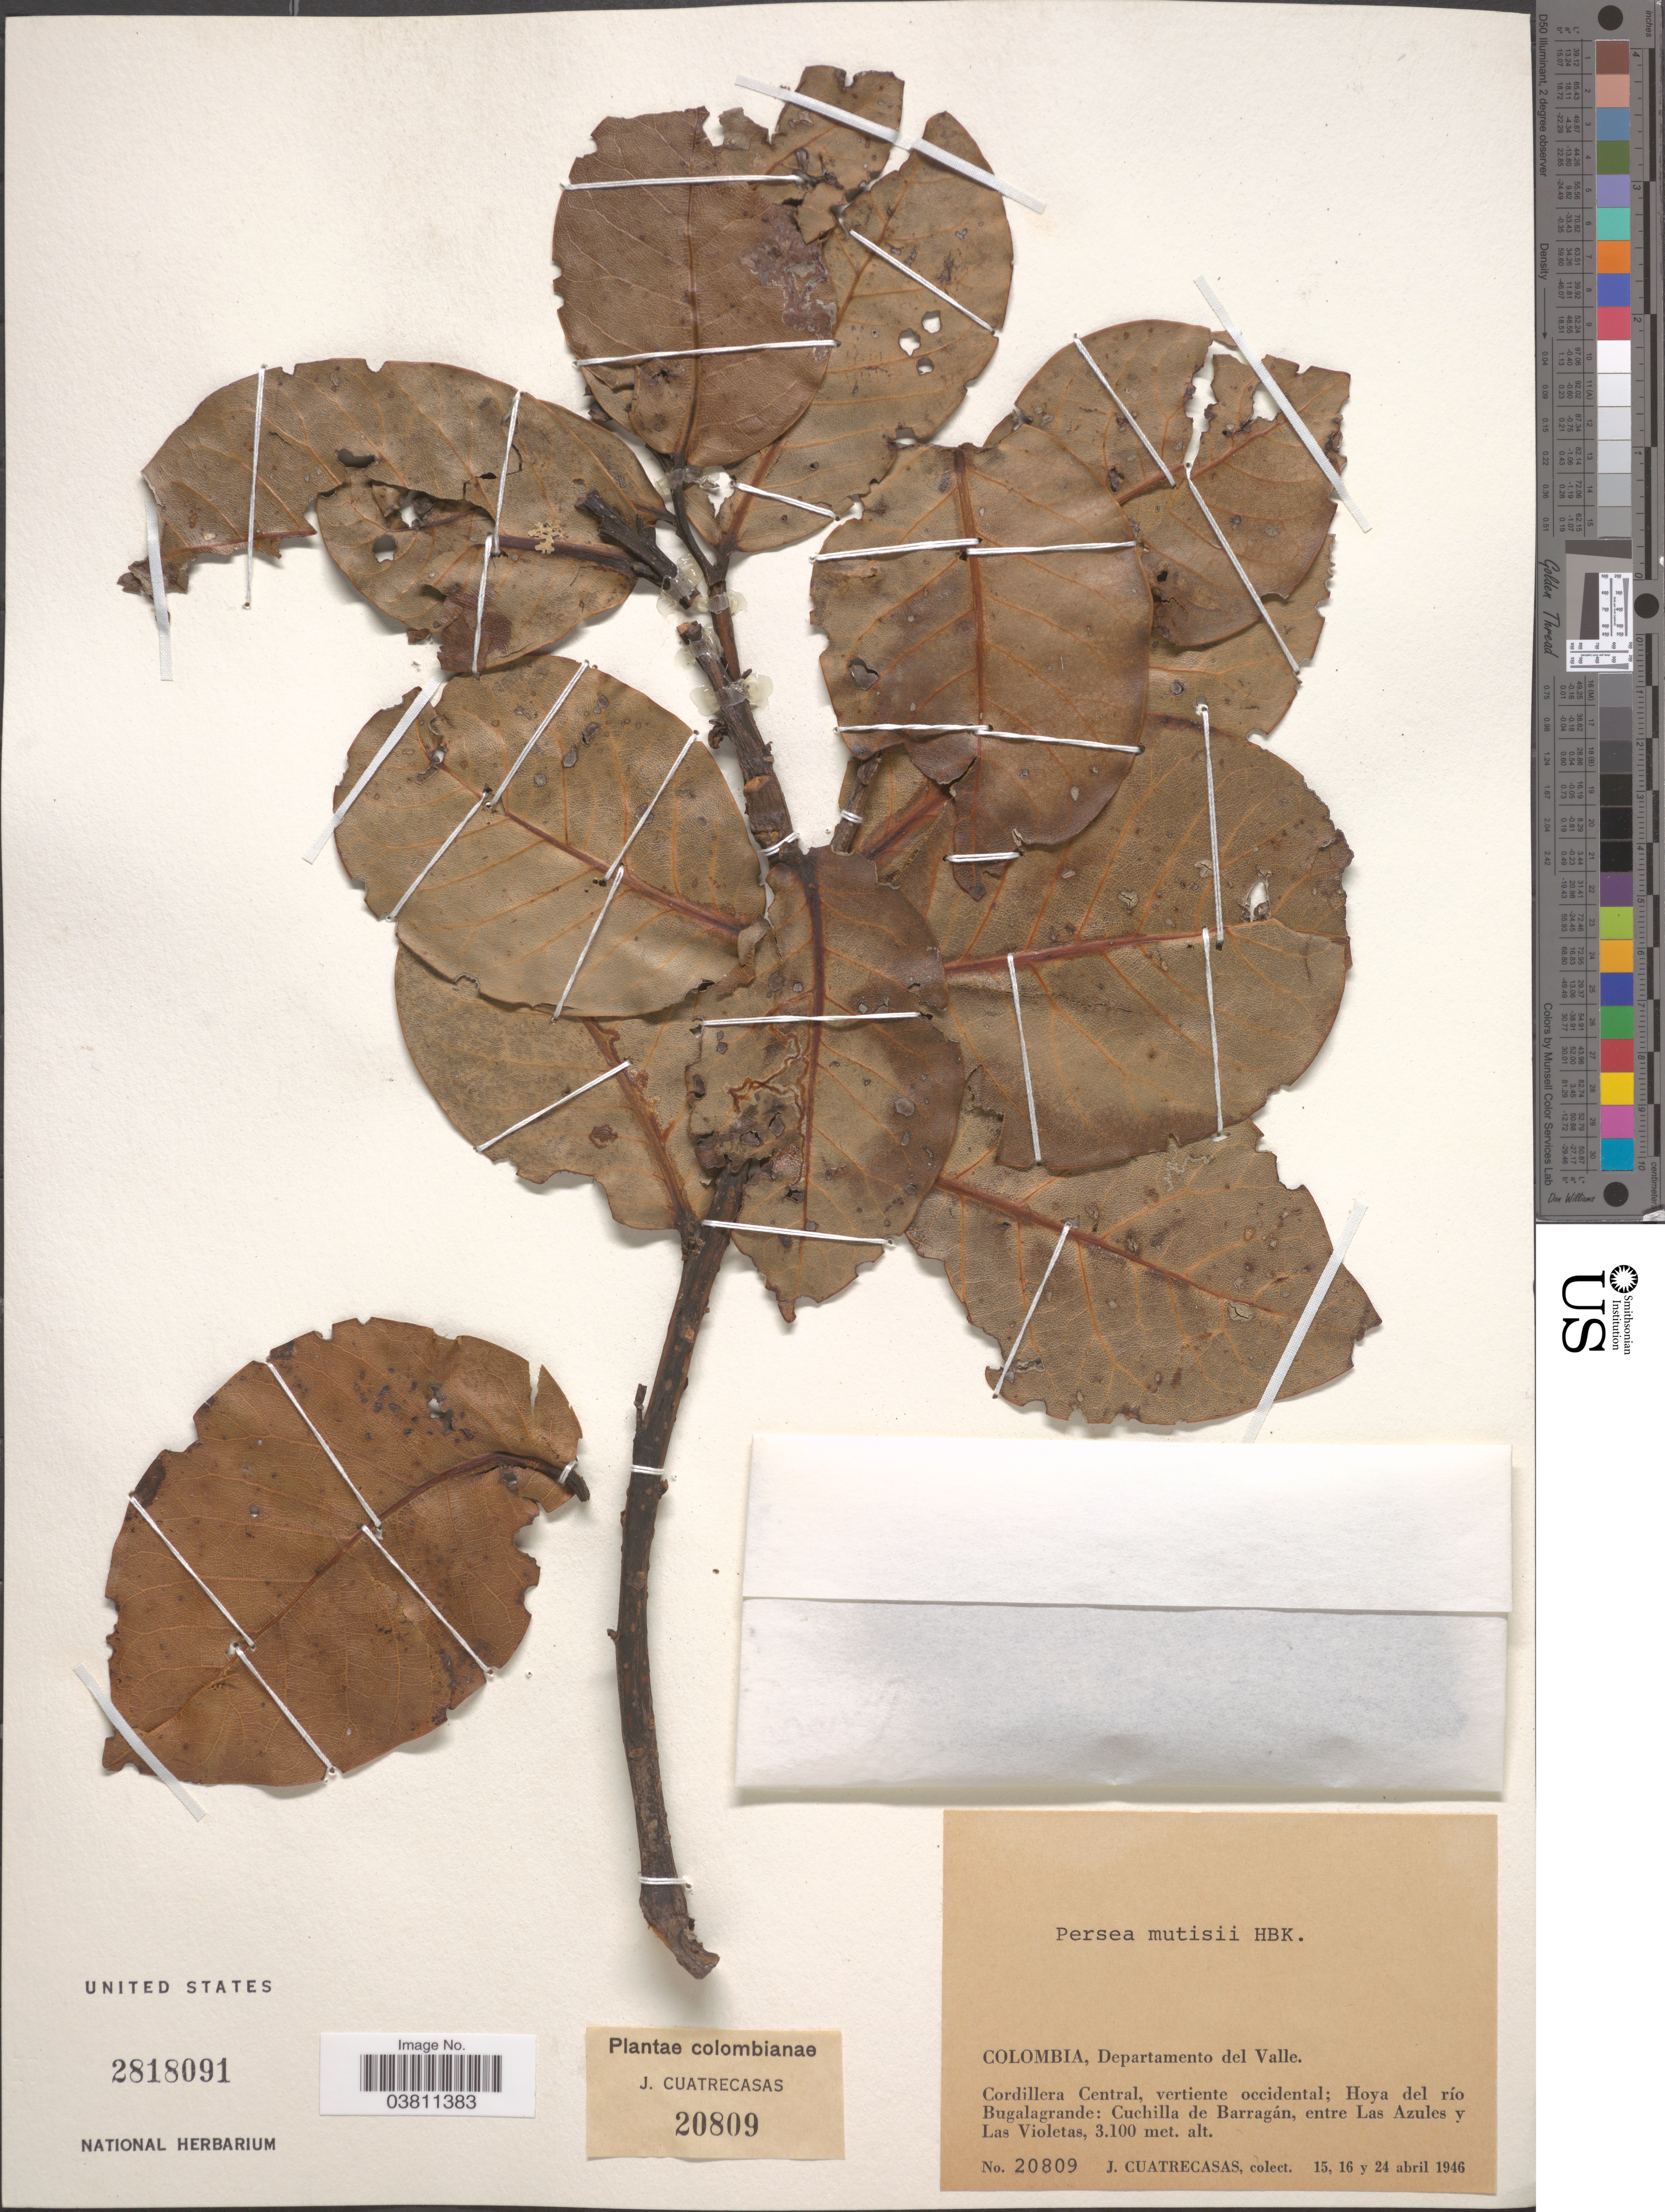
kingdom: Plantae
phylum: Tracheophyta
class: Magnoliopsida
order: Laurales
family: Lauraceae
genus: Persea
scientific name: Persea mutisii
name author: Kunth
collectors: J. Cuatrecasas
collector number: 20809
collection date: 1946-04-15/1946-04-24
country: Colombia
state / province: Valle del Cauca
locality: Departamento del Valle. Cordillera Central, vertiente occidental; Hoya del río Bugalagrande: Cuchilla de Barragán, entre Las Azules y Las Violetas.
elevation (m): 3100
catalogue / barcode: US 2818091